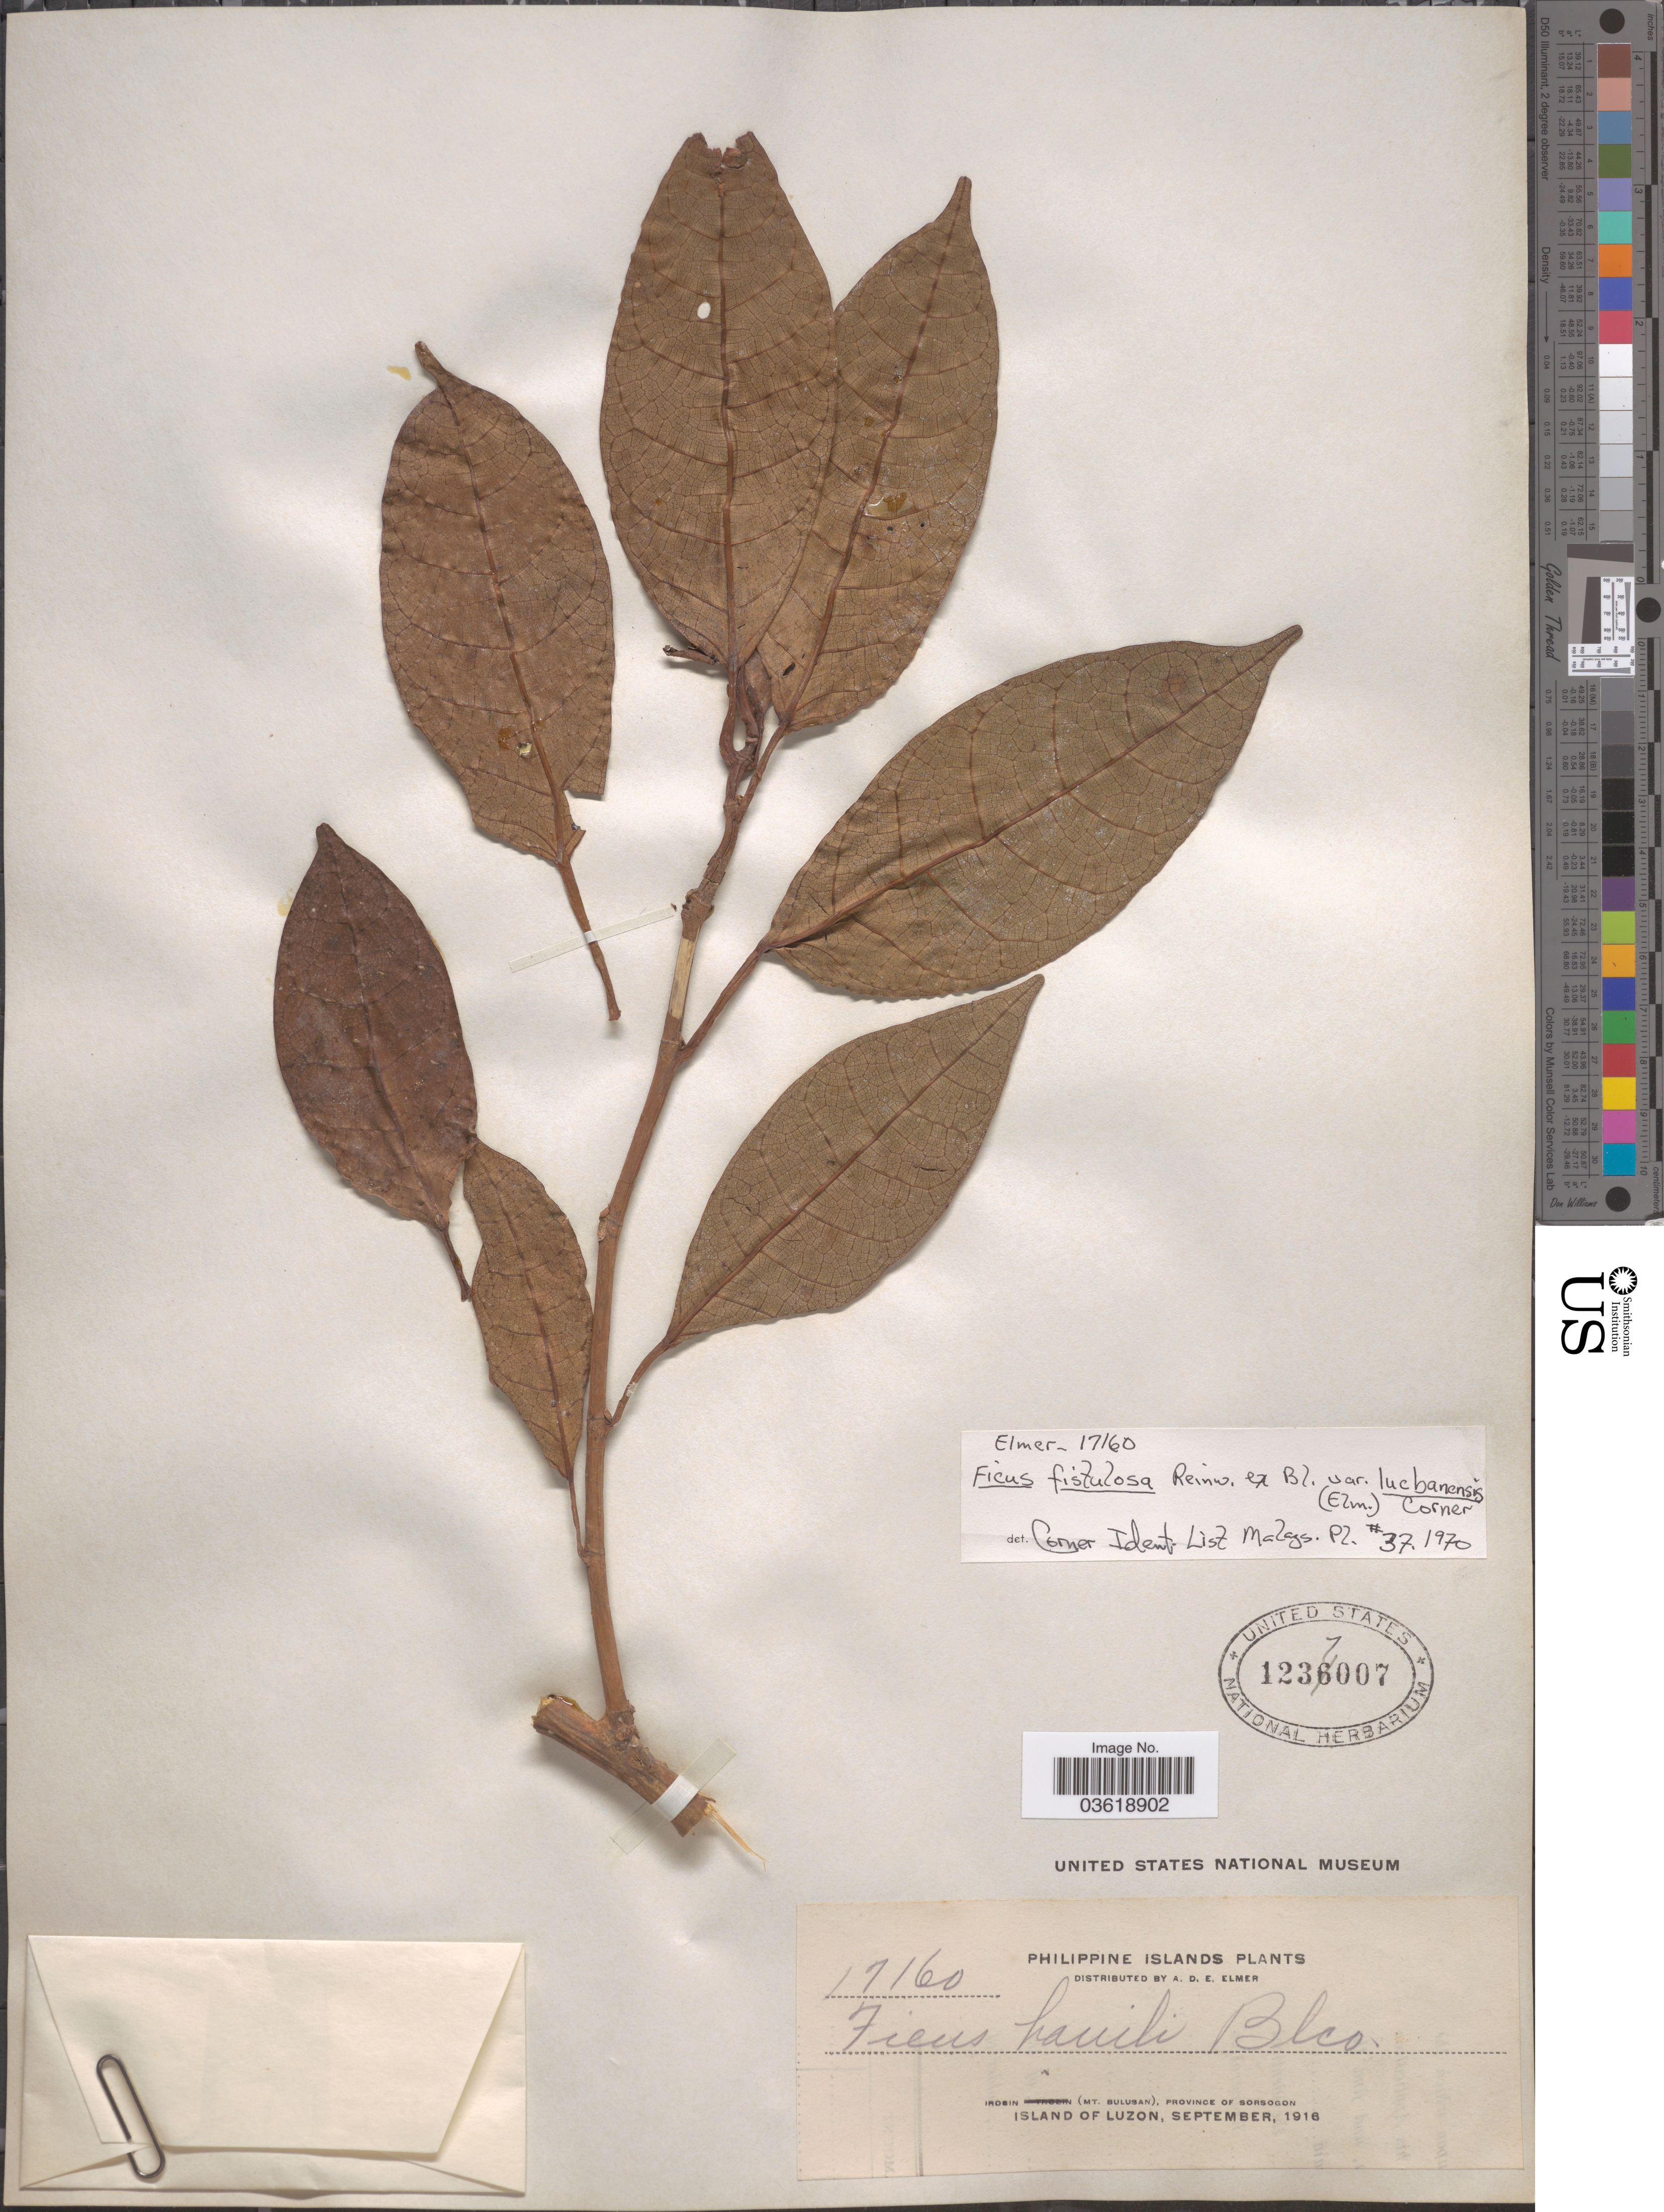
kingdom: Plantae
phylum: Tracheophyta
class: Magnoliopsida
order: Rosales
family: Moraceae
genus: Ficus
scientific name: Ficus fistulosa var. lucbanensis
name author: (Elmer) Corner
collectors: A. D. E. Elmer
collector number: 17160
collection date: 1916-09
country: Philippines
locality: Irosin (Mt. Bulusan), Province of Sorsogon. Island of Luzon.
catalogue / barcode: US 1237007